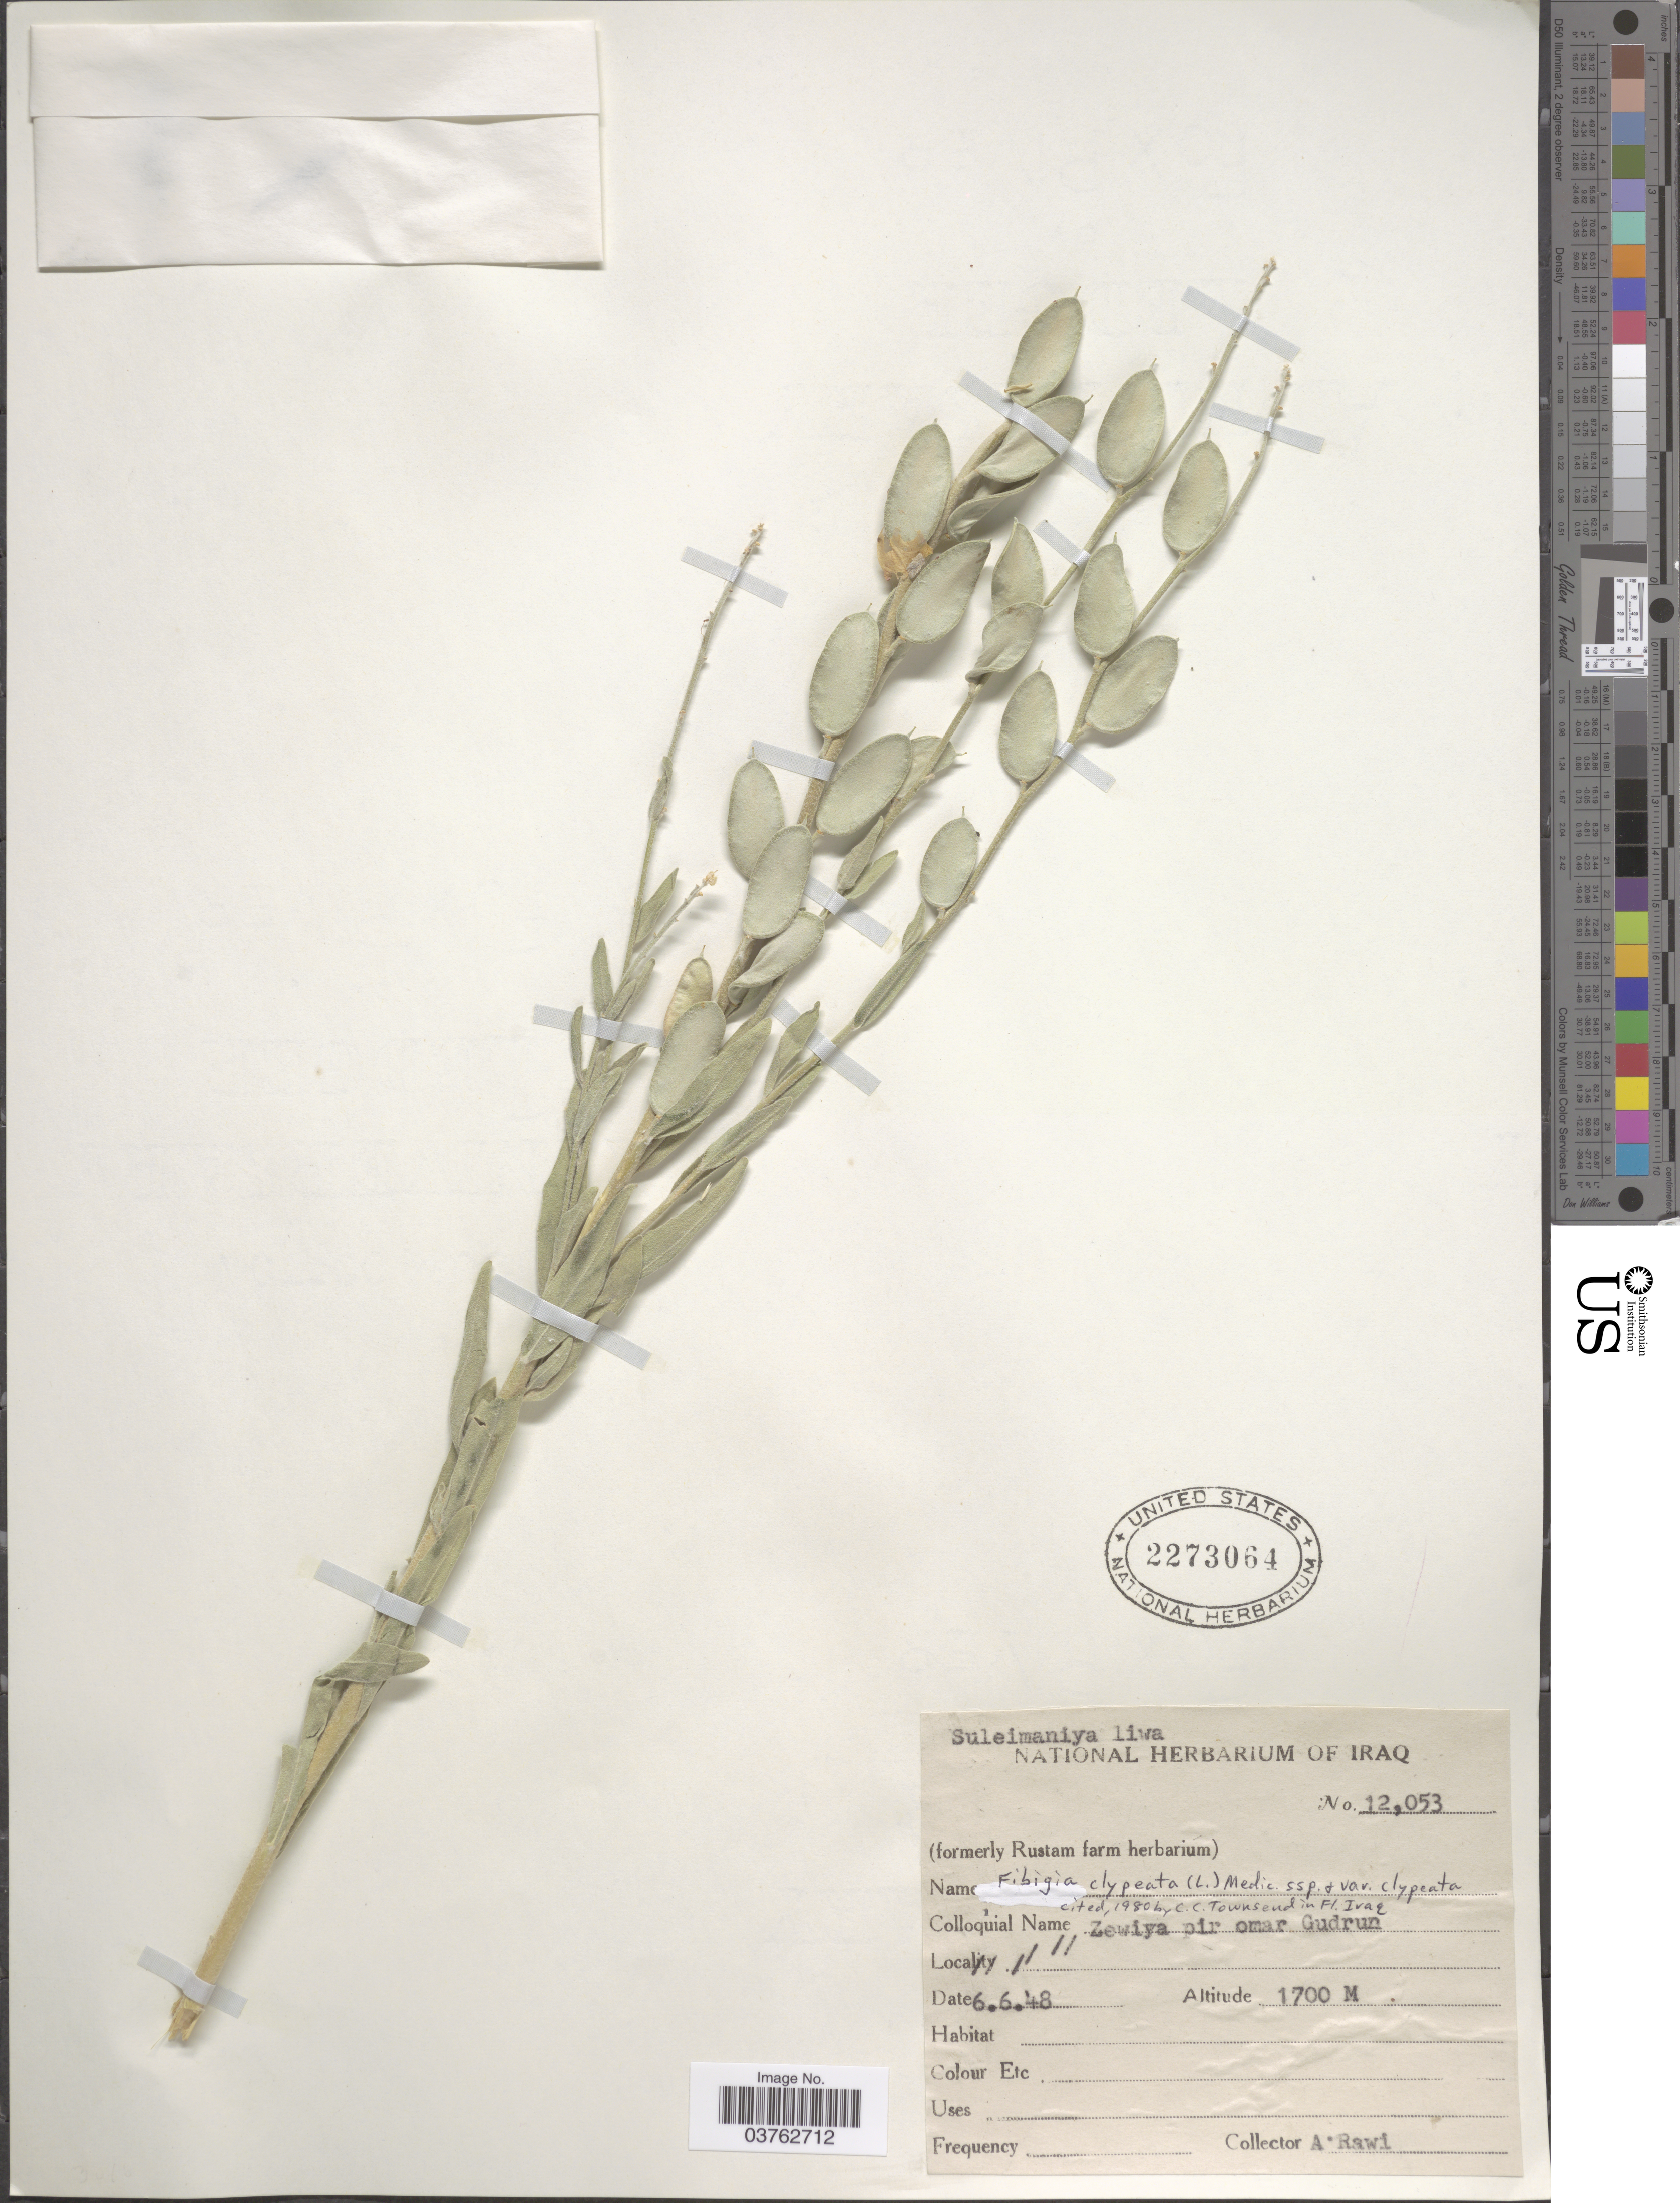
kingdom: Plantae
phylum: Tracheophyta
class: Magnoliopsida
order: Brassicales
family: Brassicaceae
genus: Fibigia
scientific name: Fibigia clypeata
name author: (L.) Medik.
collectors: A. Rawi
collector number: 12053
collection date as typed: Transcribed d/m/y: 6/6/48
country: Iraq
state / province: As Sulaymānīyah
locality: Suleimaniya liwa.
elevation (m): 1700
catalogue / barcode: US 2273064